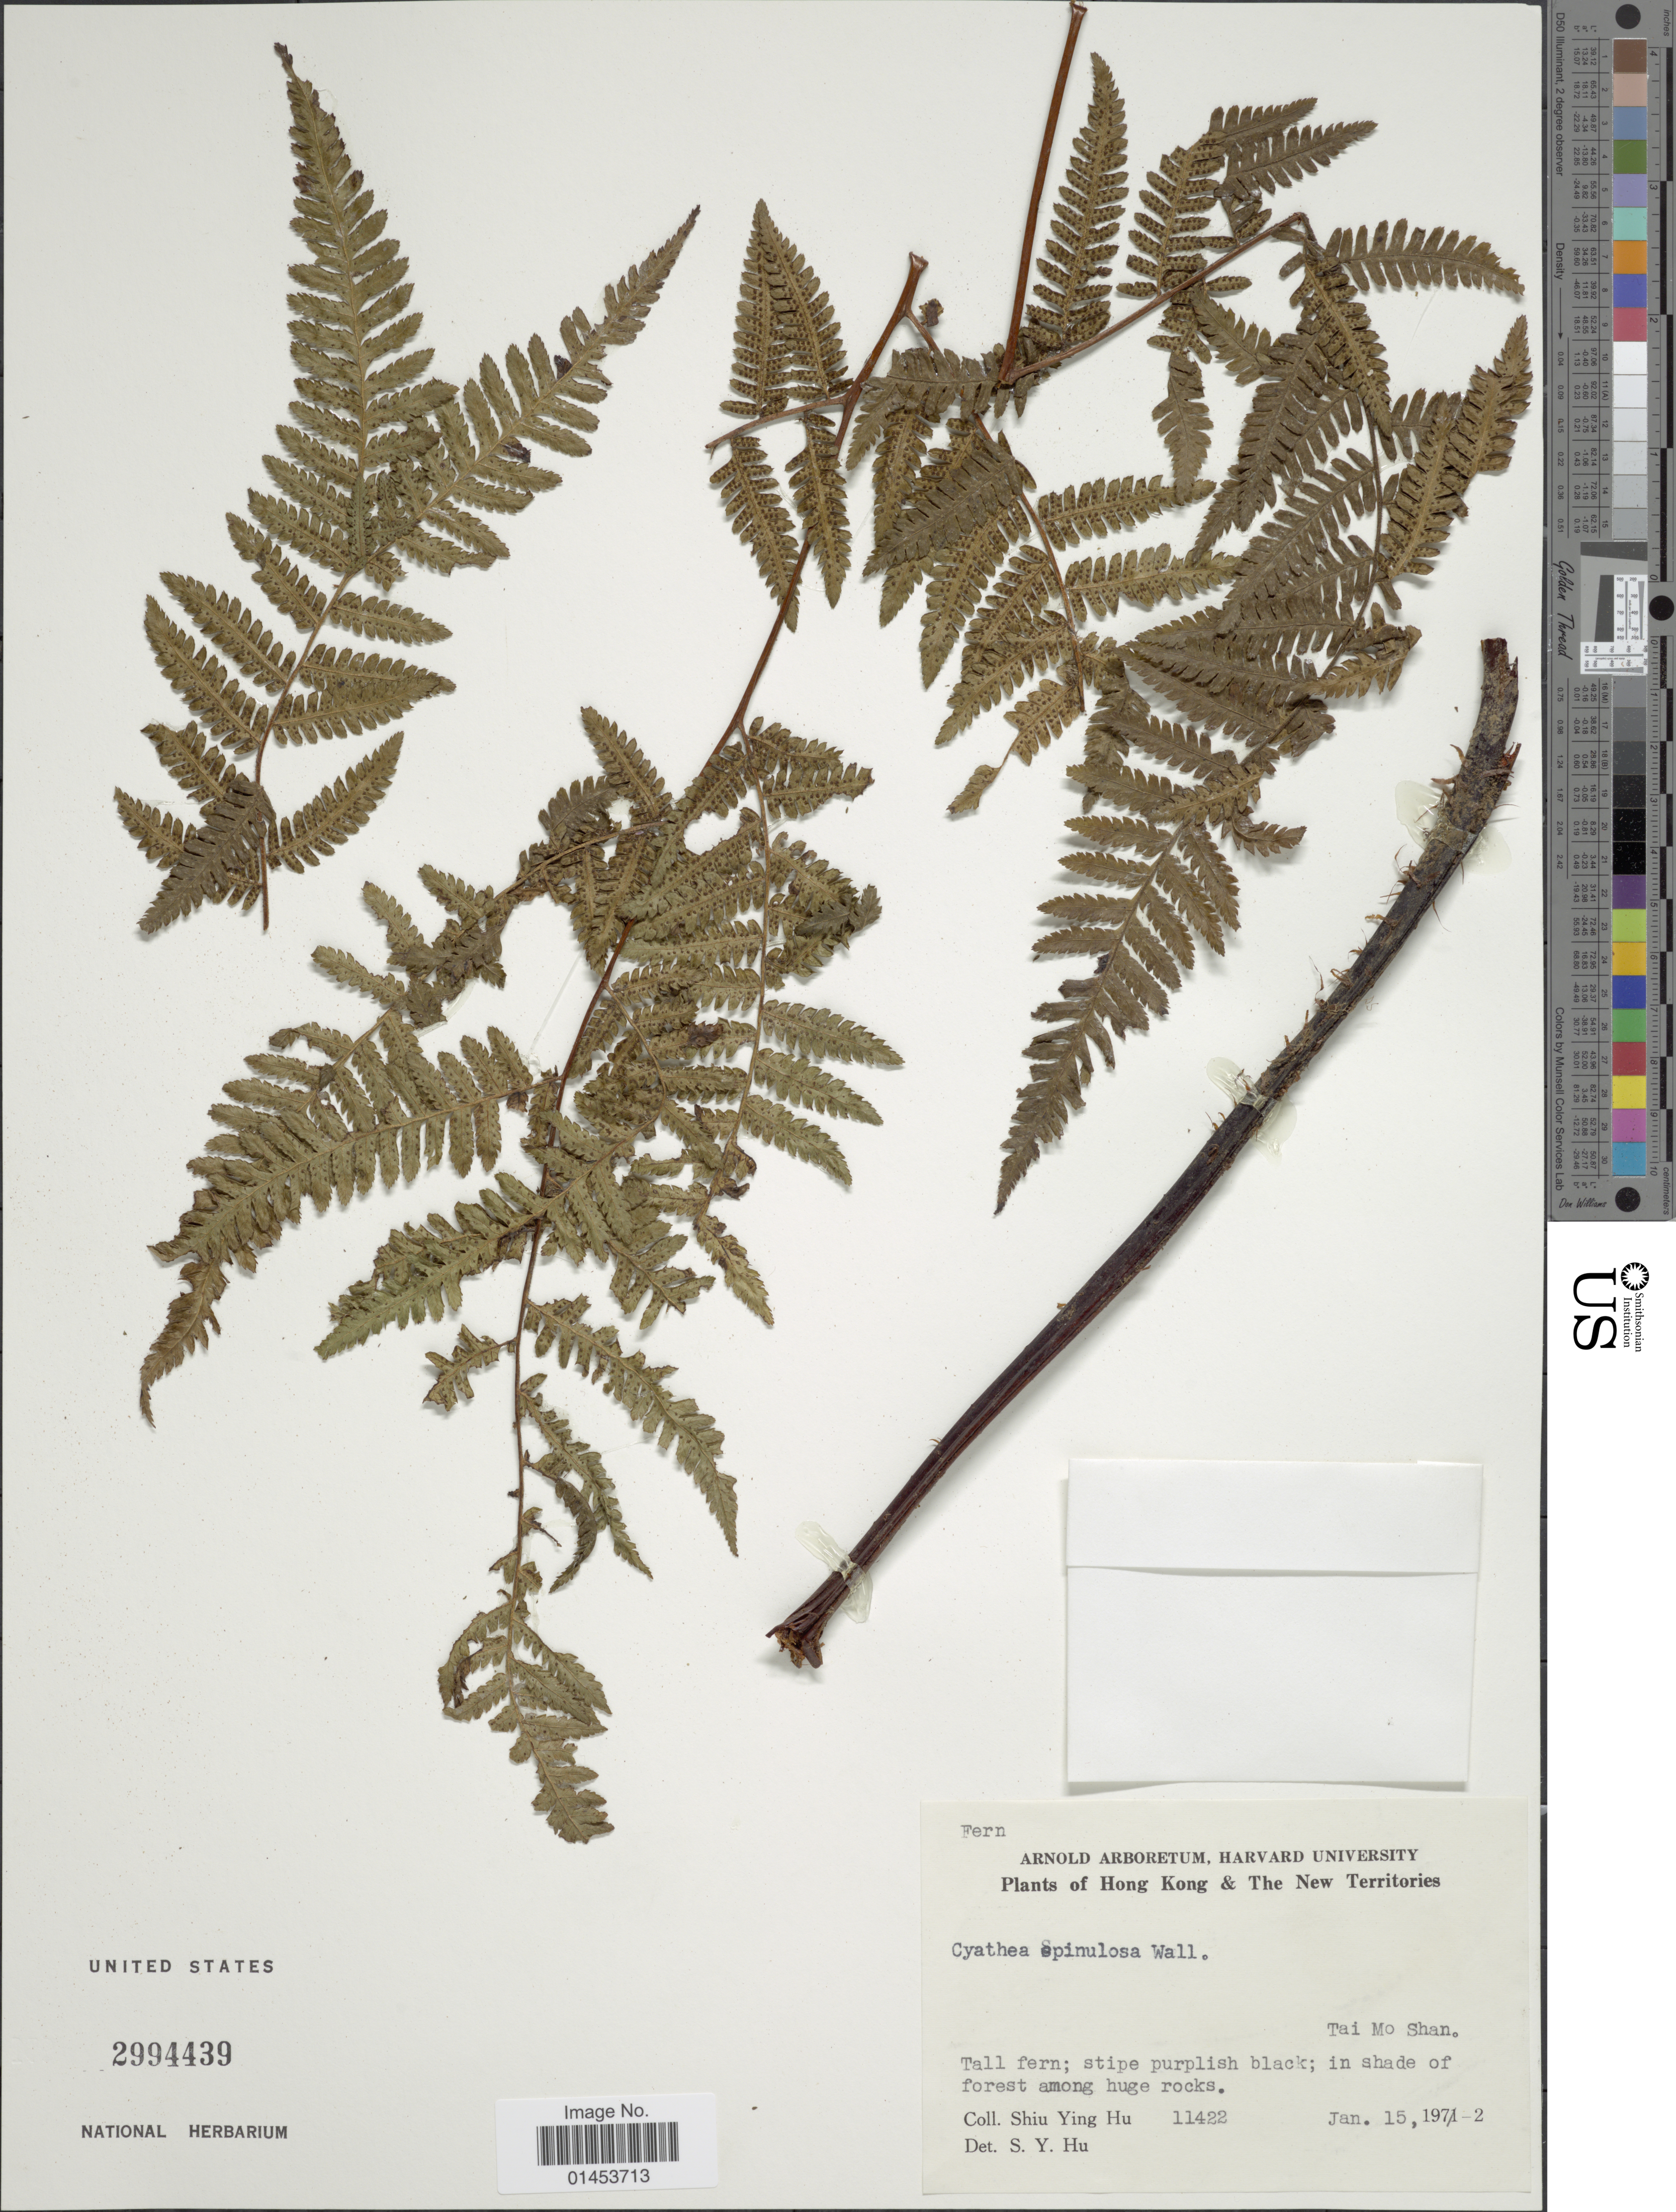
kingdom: Plantae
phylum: Tracheophyta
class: Polypodiopsida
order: Cyatheales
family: Cyatheaceae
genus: Cyathea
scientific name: Cyathea spinulosa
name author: Wall. ex Hook.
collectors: S. Y. Hu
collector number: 11422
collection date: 1972-01-15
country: China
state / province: Hong Kong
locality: Hong Kong&The New Territories, Tai Mo Shan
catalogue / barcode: US 2994439